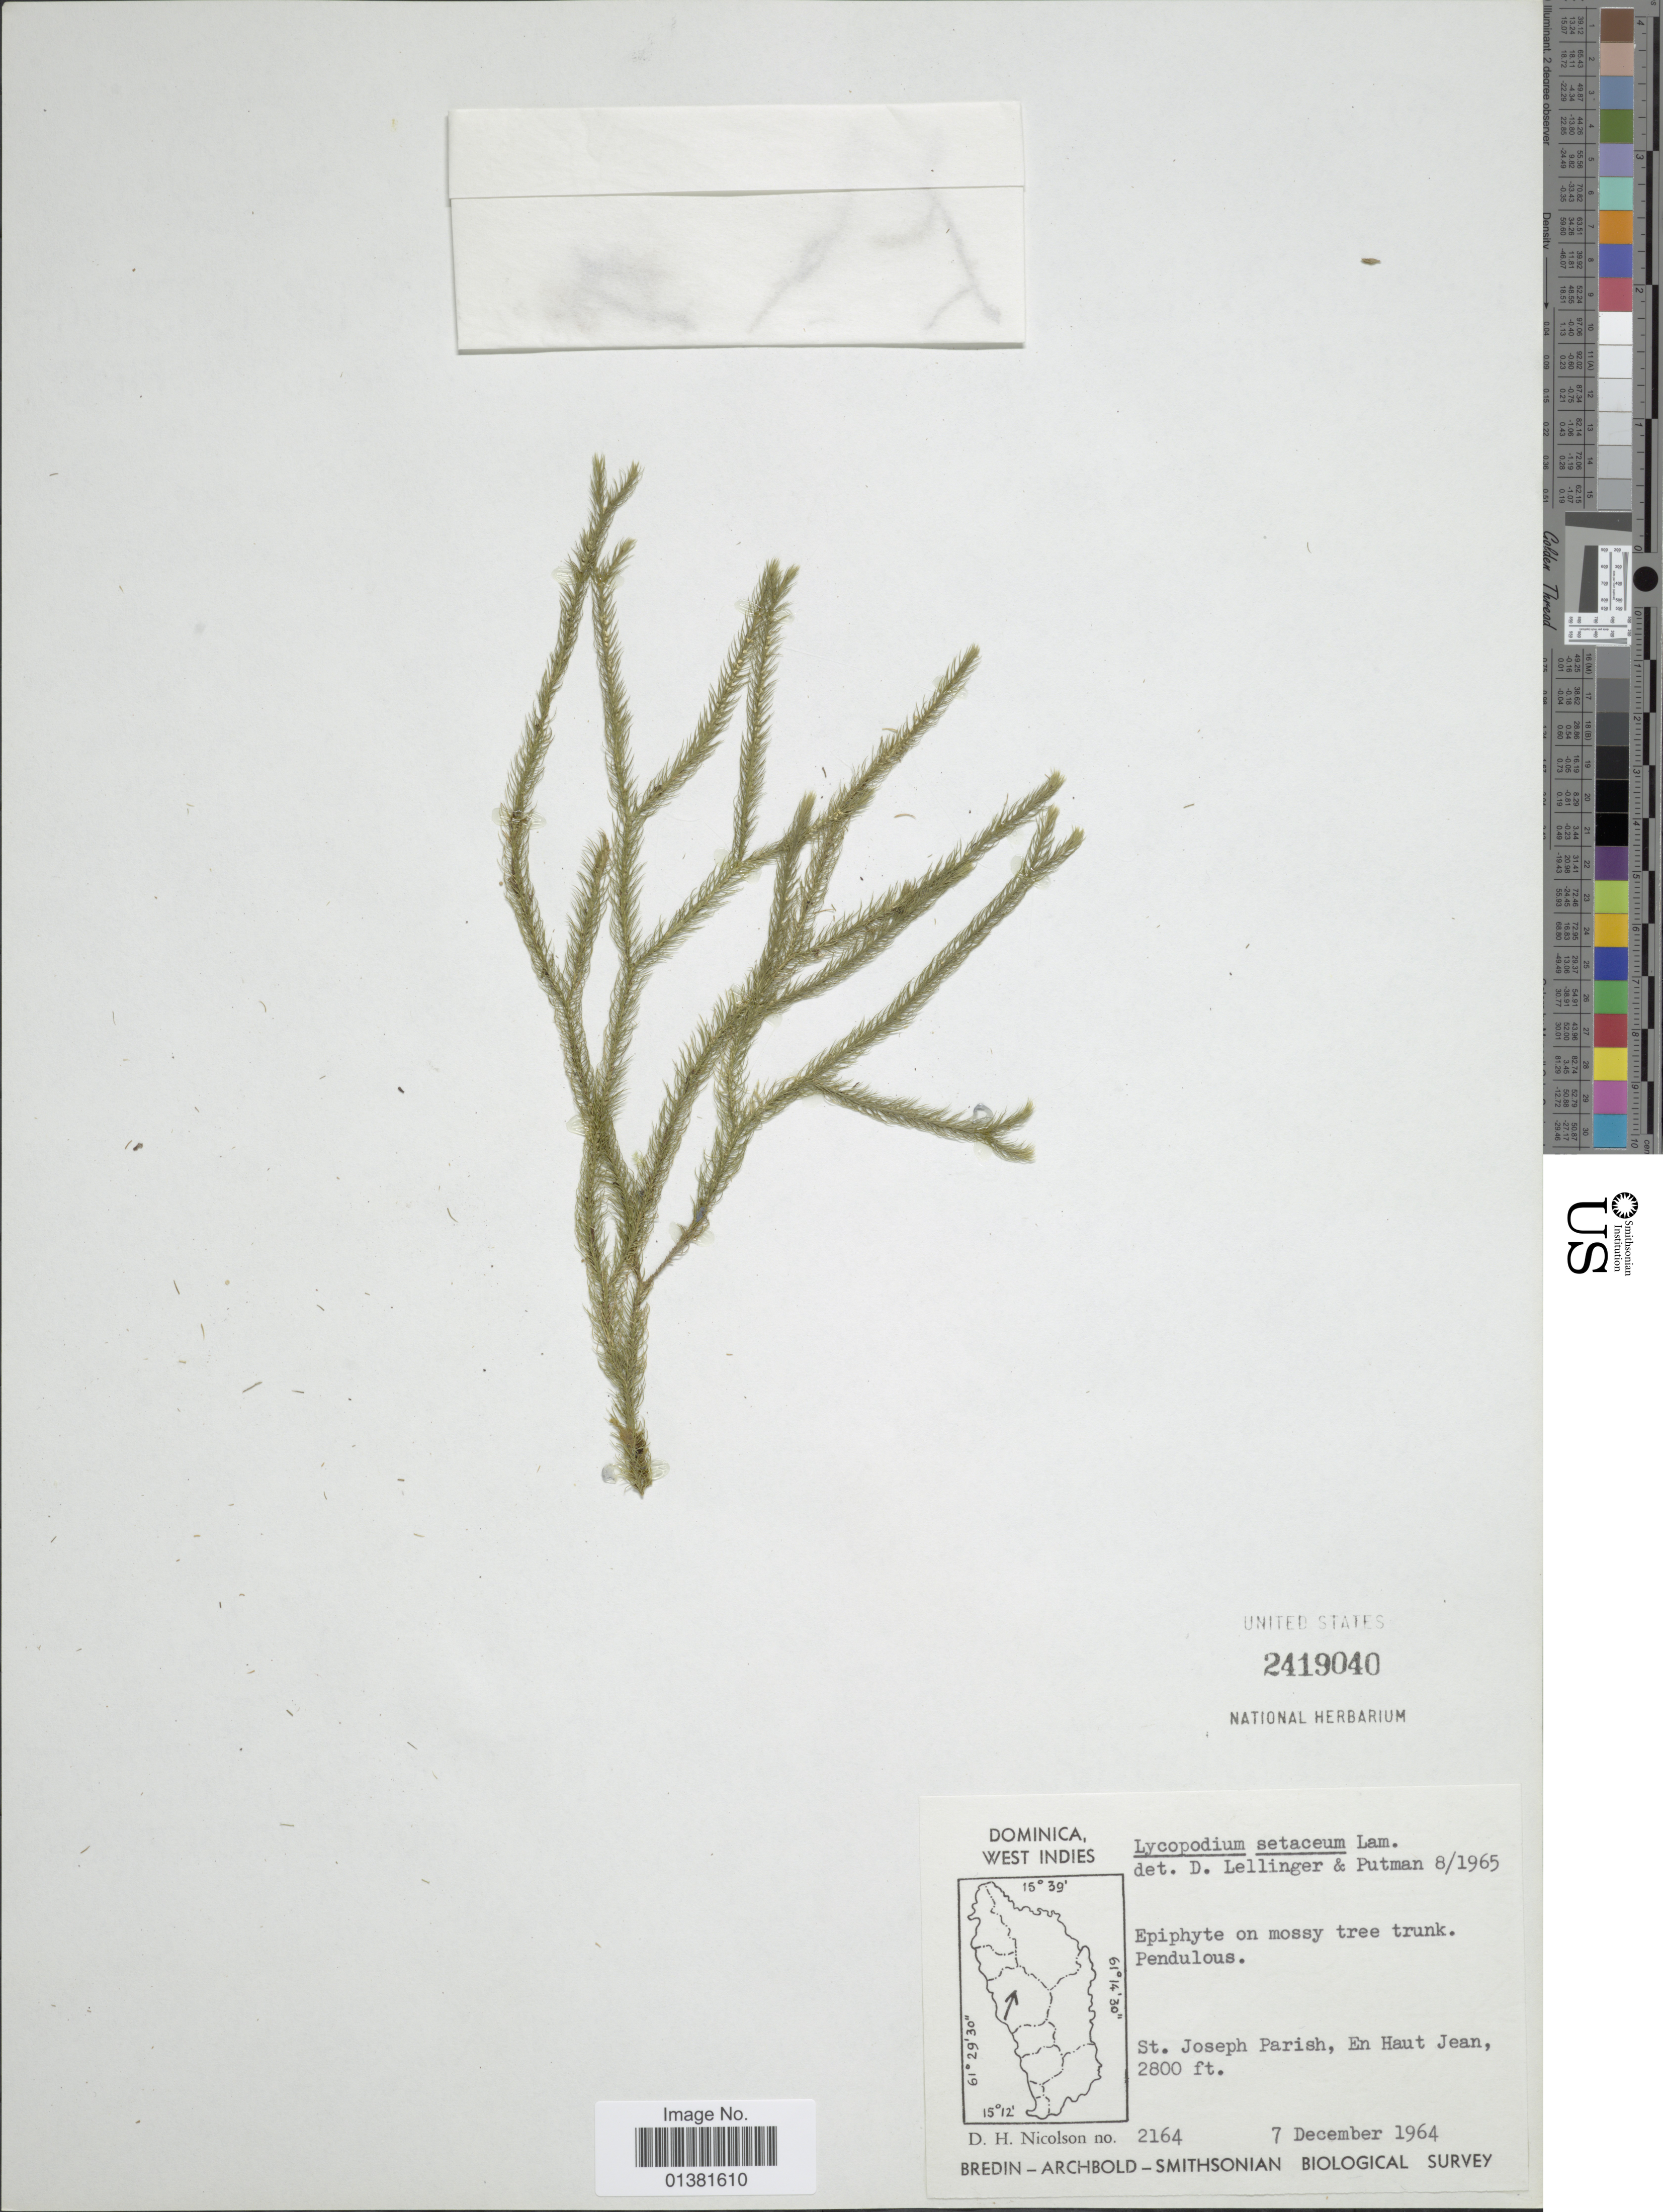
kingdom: Plantae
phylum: Tracheophyta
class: Lycopodiopsida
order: Lycopodiales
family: Lycopodiaceae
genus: Phlegmariurus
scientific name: Phlegmariurus filiformis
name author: (Sw.) W.H. Wagner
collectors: D. H. Nicolson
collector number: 2164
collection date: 1964-12-07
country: Dominica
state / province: St. Joseph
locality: West Indies, St. Joseph Parish, En Haut Jean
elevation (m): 853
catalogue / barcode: US 2419040